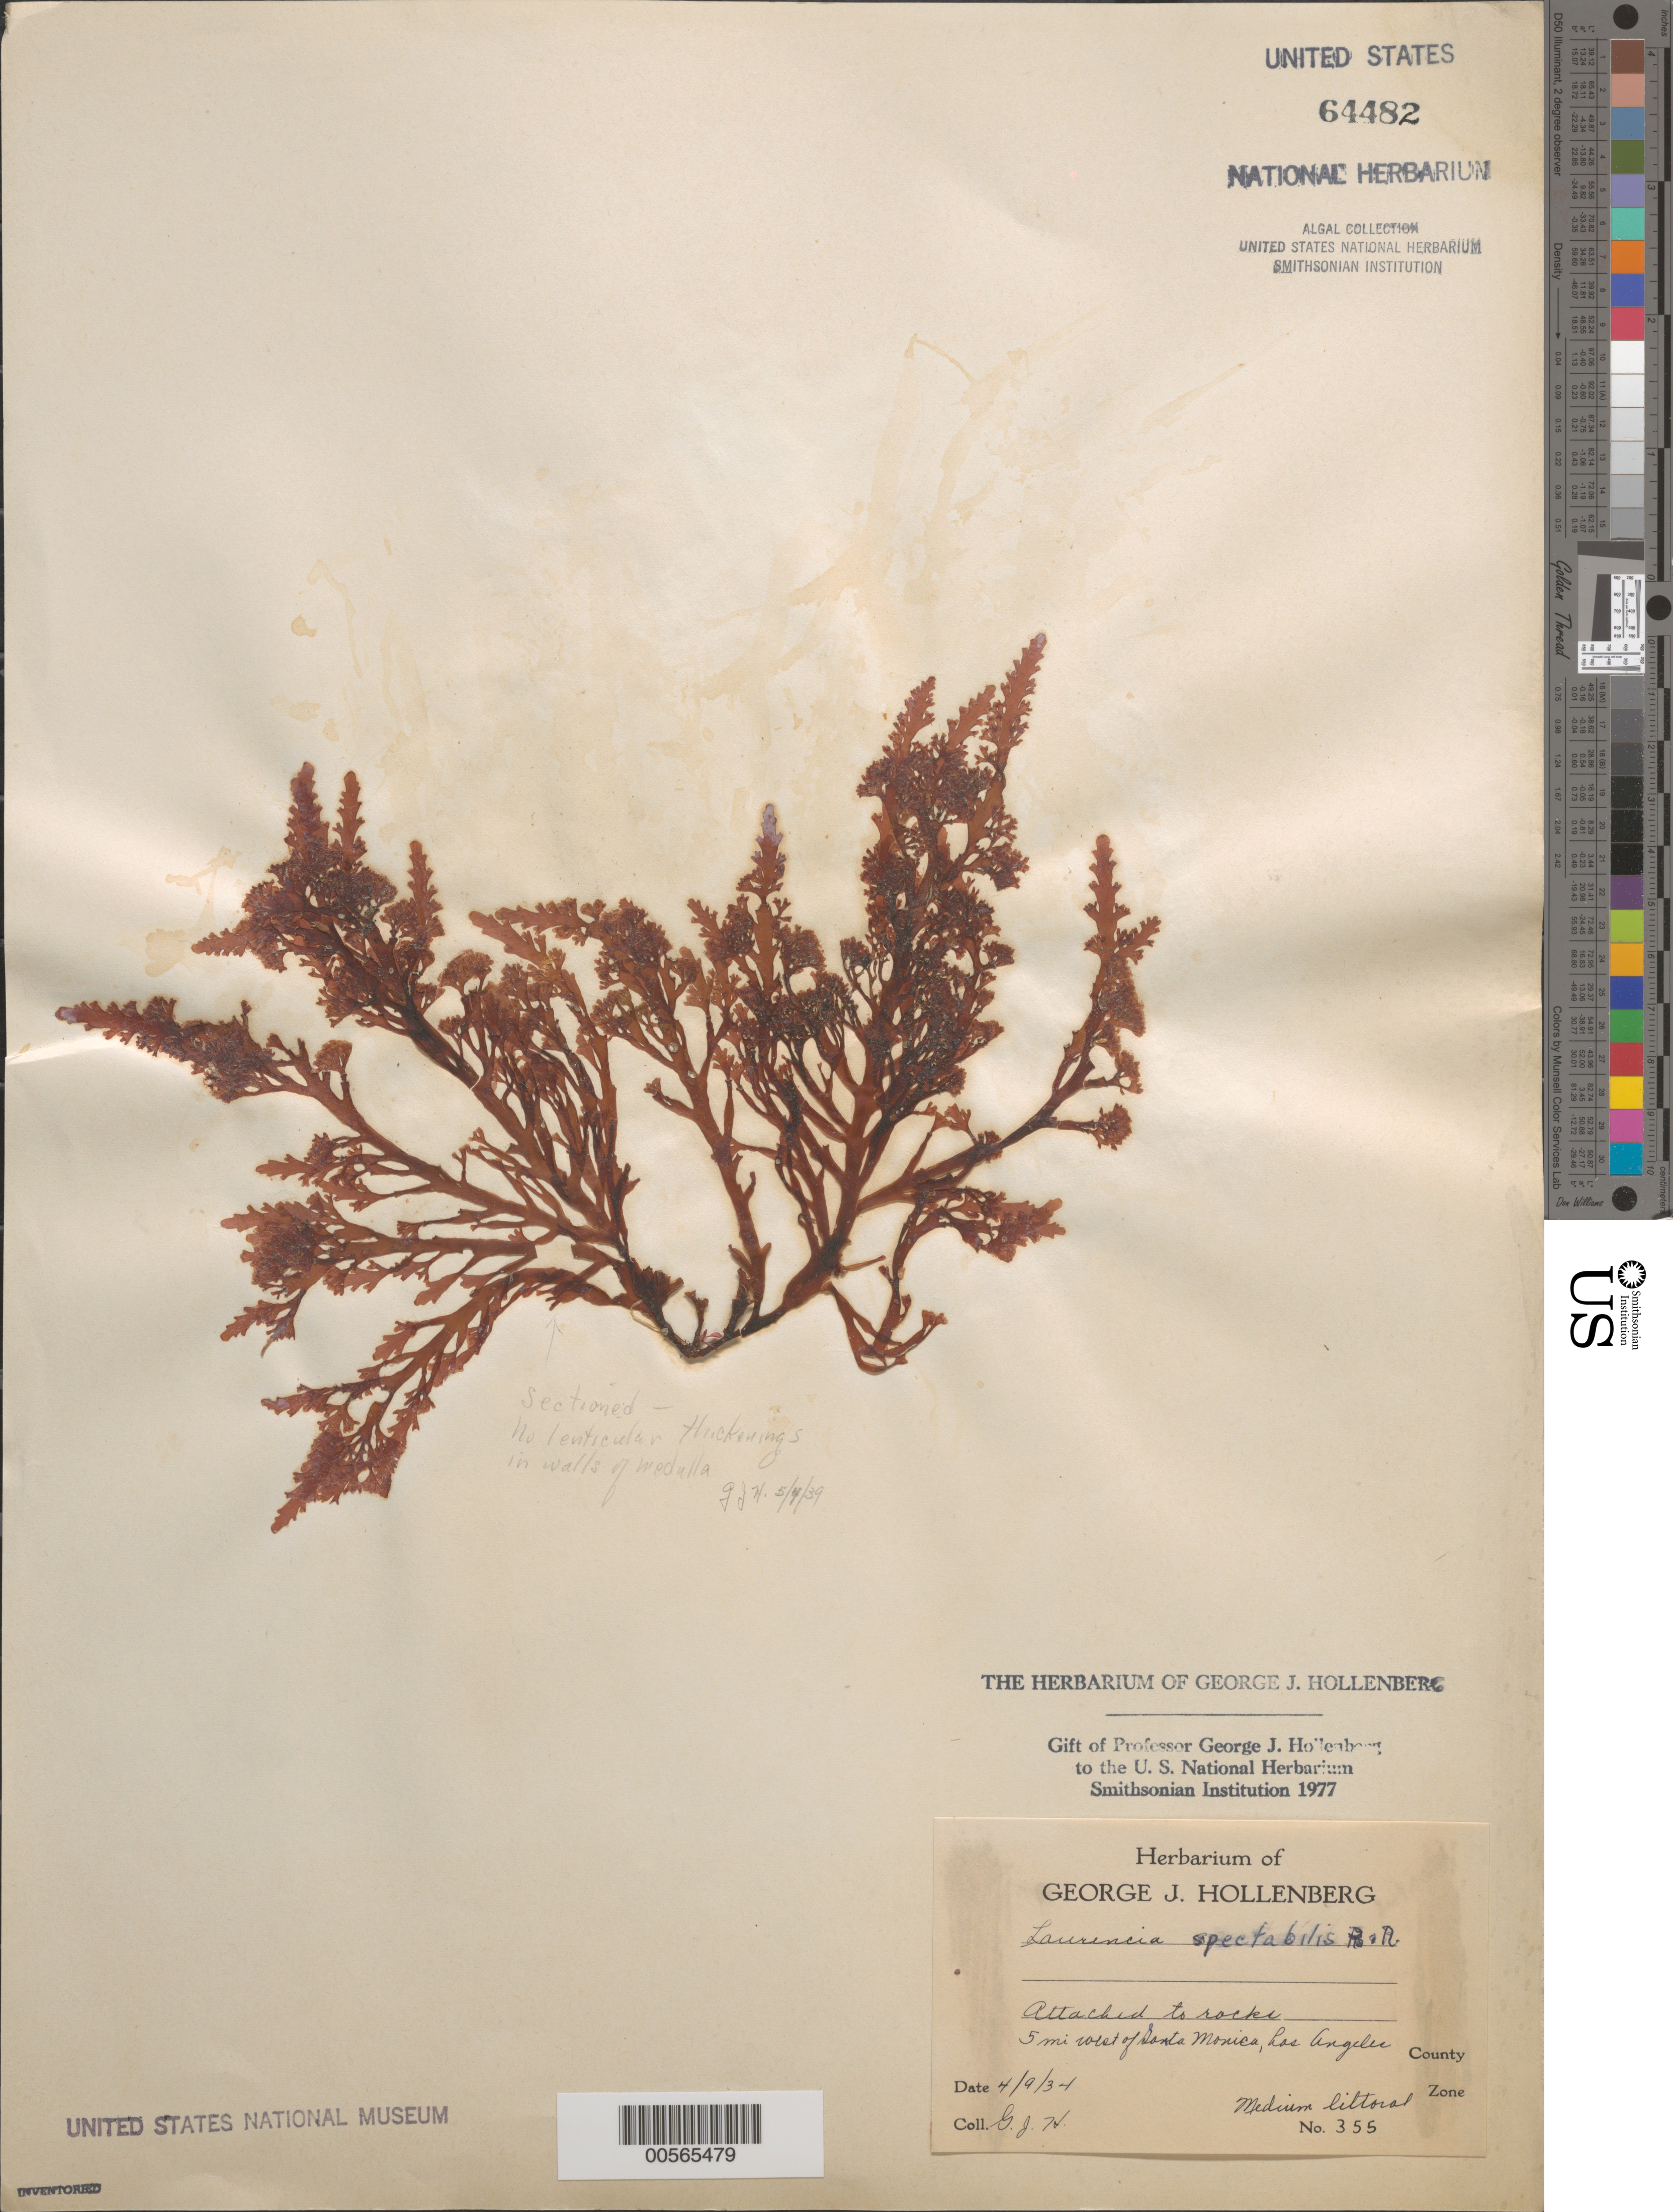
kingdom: Plantae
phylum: Rhodophyta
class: Florideophyceae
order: Ceramiales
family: Rhodomelaceae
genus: Osmundea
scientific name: Osmundea spectabilis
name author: (Postels & Rupr.) K.W. Nam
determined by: Algae name updating Project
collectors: G. Hollenberg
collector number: GJH 355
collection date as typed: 09 Apr 1934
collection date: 1934-04-09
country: United States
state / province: California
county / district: Los Angeles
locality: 5 miles west of Santa Monica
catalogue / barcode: US 64482